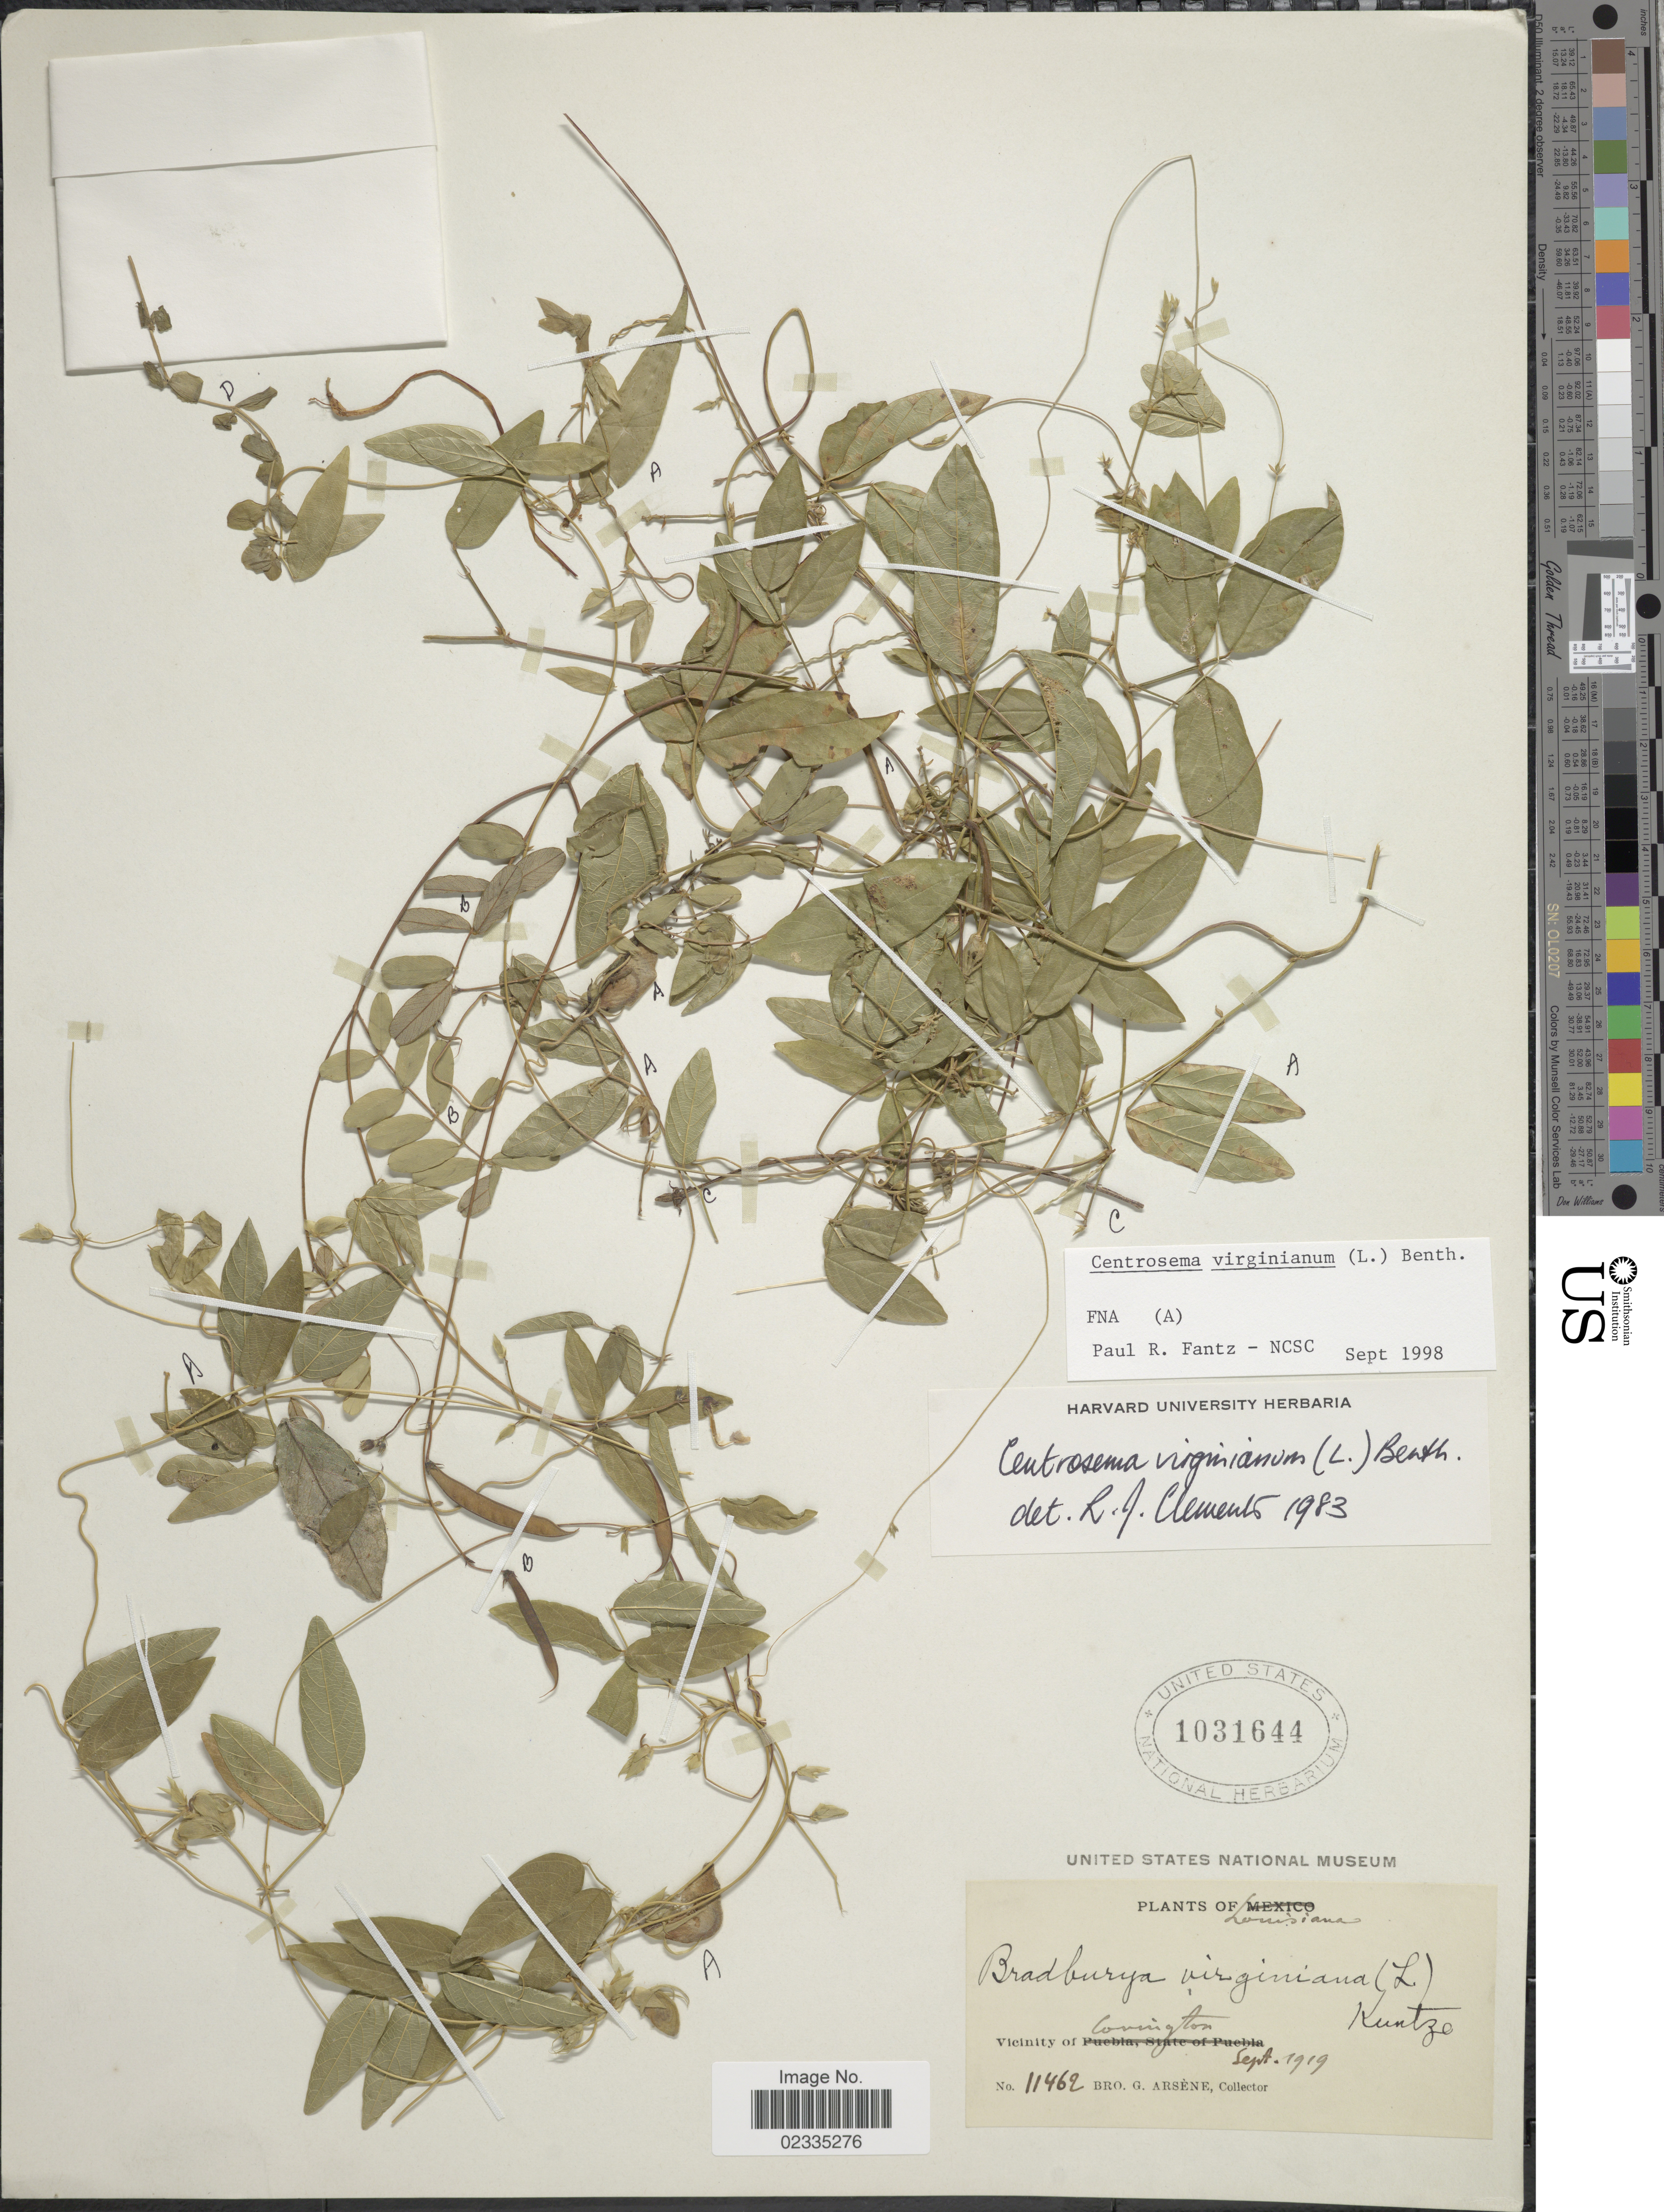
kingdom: Plantae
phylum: Tracheophyta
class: Magnoliopsida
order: Fabales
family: Fabaceae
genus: Centrosema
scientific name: Centrosema virginianum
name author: (L.) Benth.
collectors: Bro. G. Arsène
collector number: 11462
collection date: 1919-09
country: United States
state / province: Louisiana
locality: Vicinity of Covington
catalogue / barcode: US 1031644